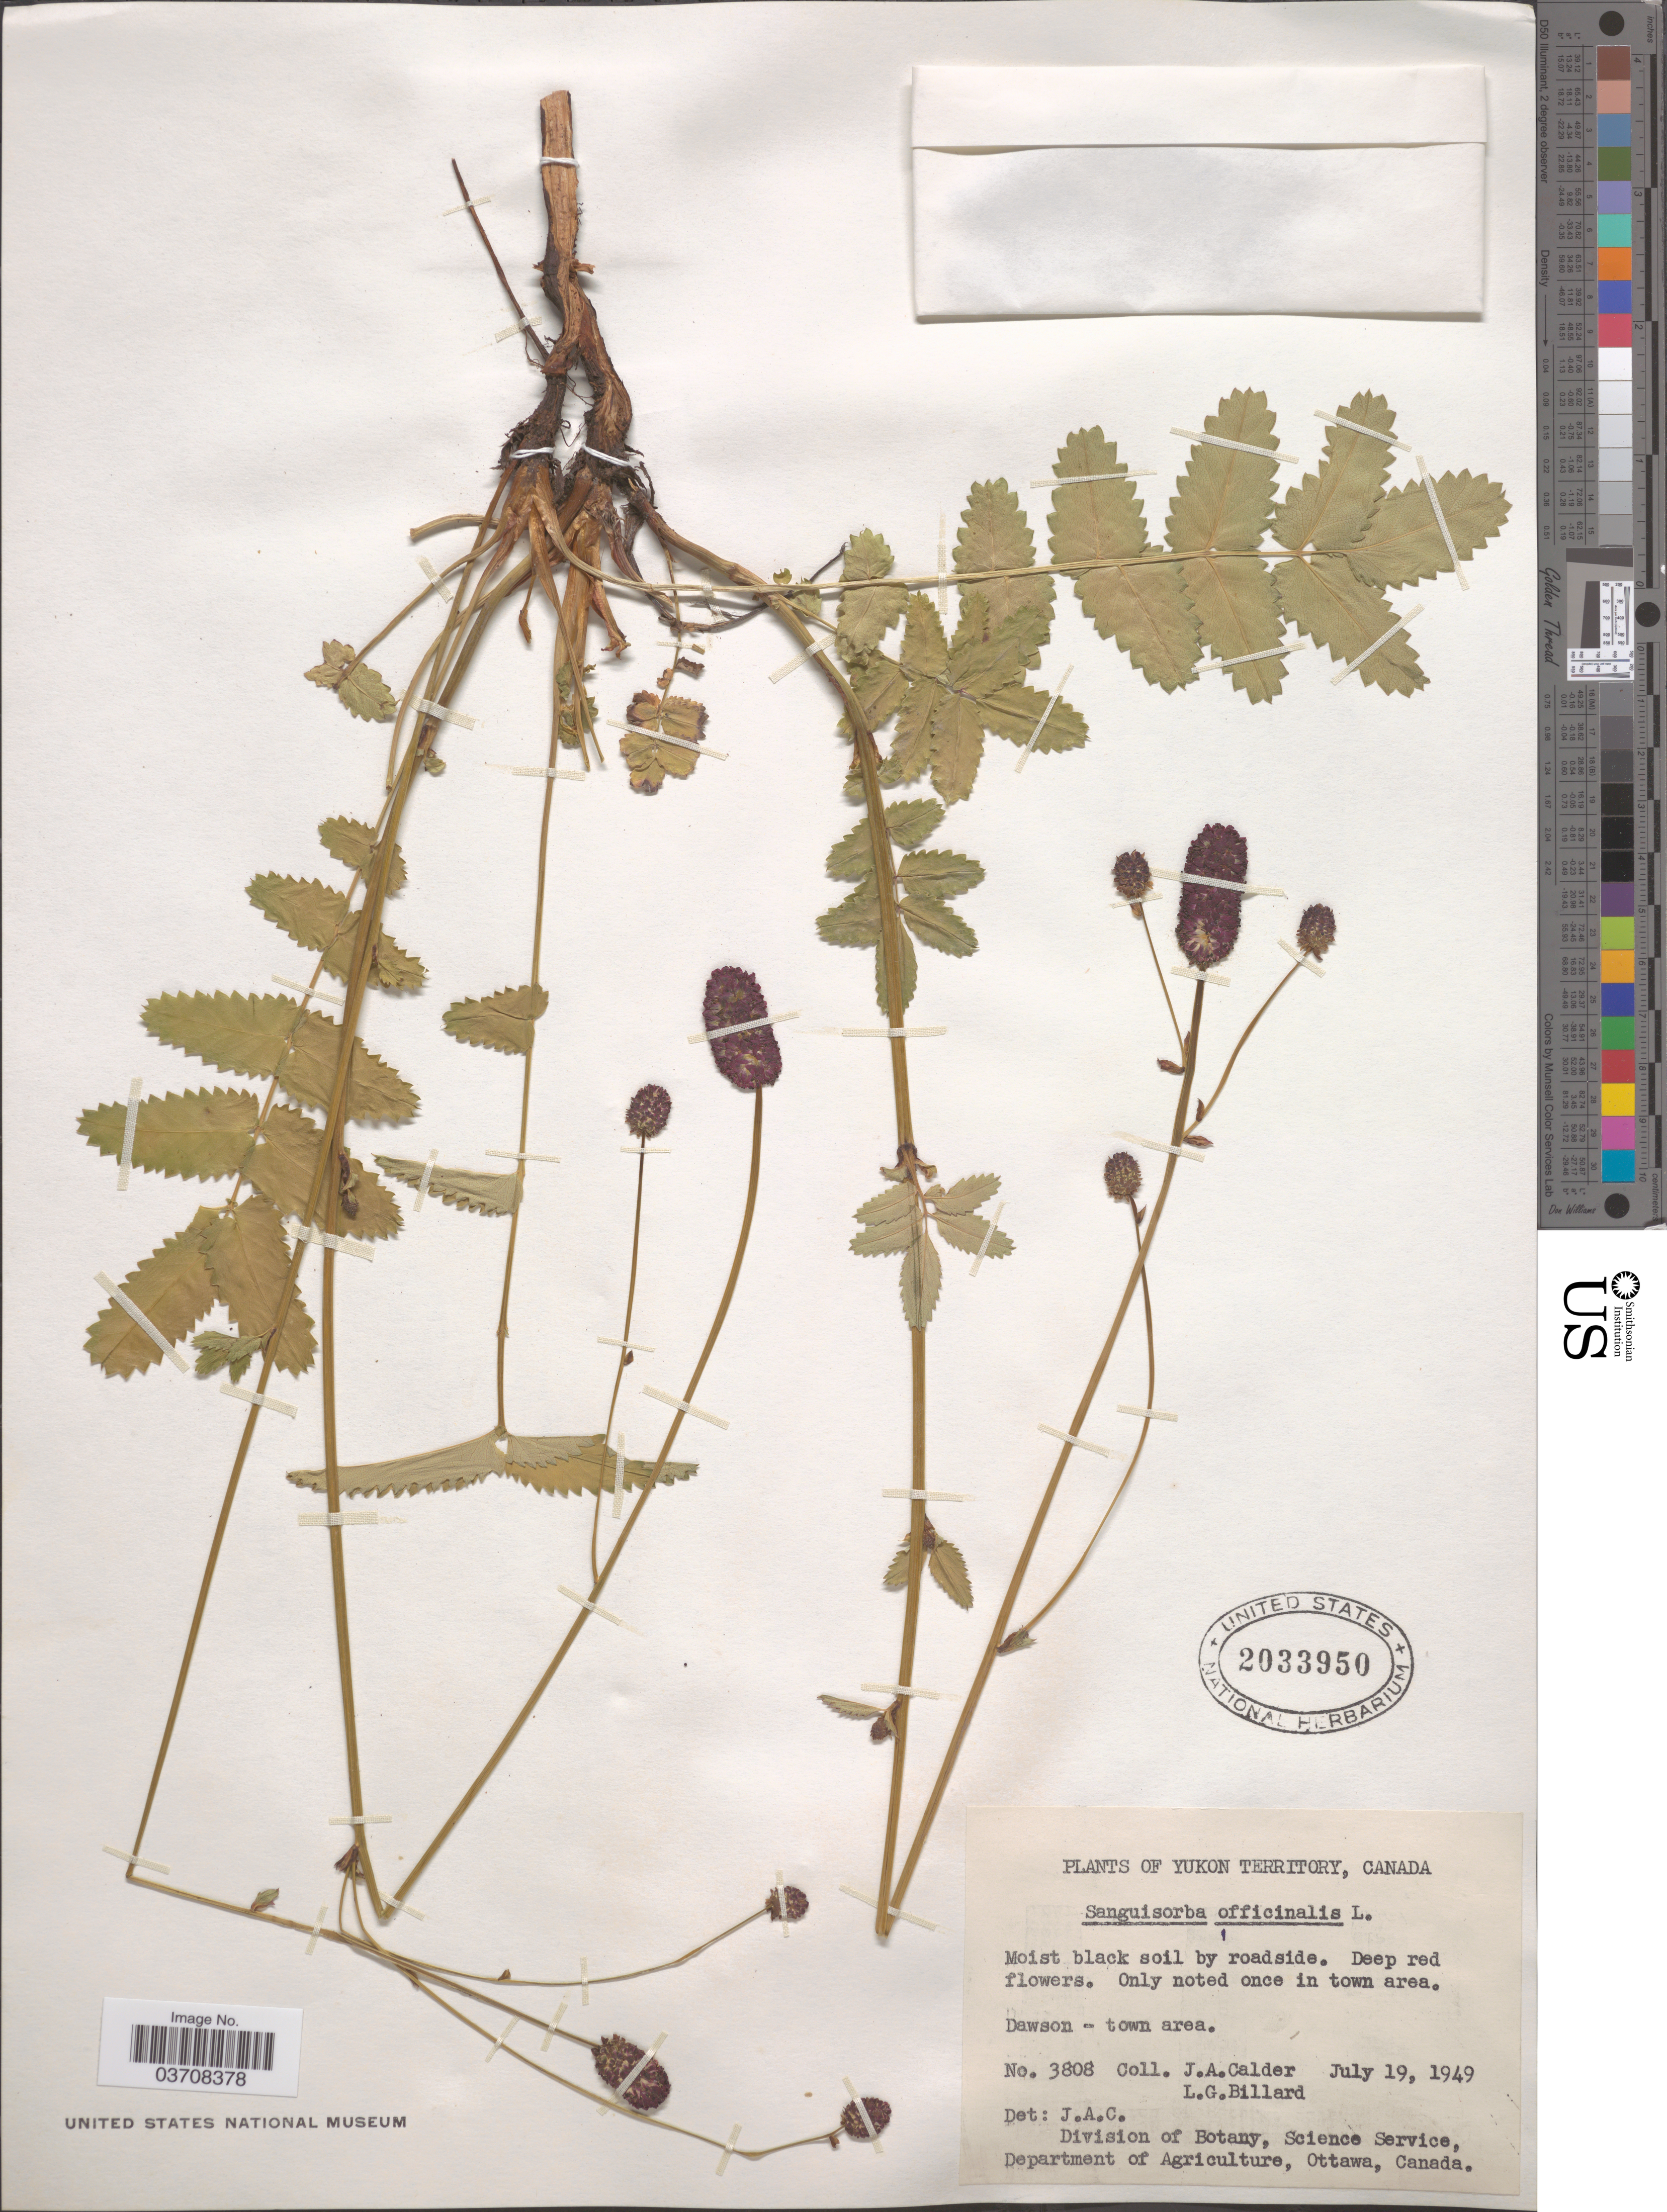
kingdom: Plantae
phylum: Tracheophyta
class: Magnoliopsida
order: Rosales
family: Rosaceae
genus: Sanguisorba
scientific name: Sanguisorba officinalis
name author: L.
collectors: J. A. Calder & L. Billard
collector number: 3808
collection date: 1949-07-19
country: Canada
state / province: Yukon Territory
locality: Dawson - town area.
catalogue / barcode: US 2033950